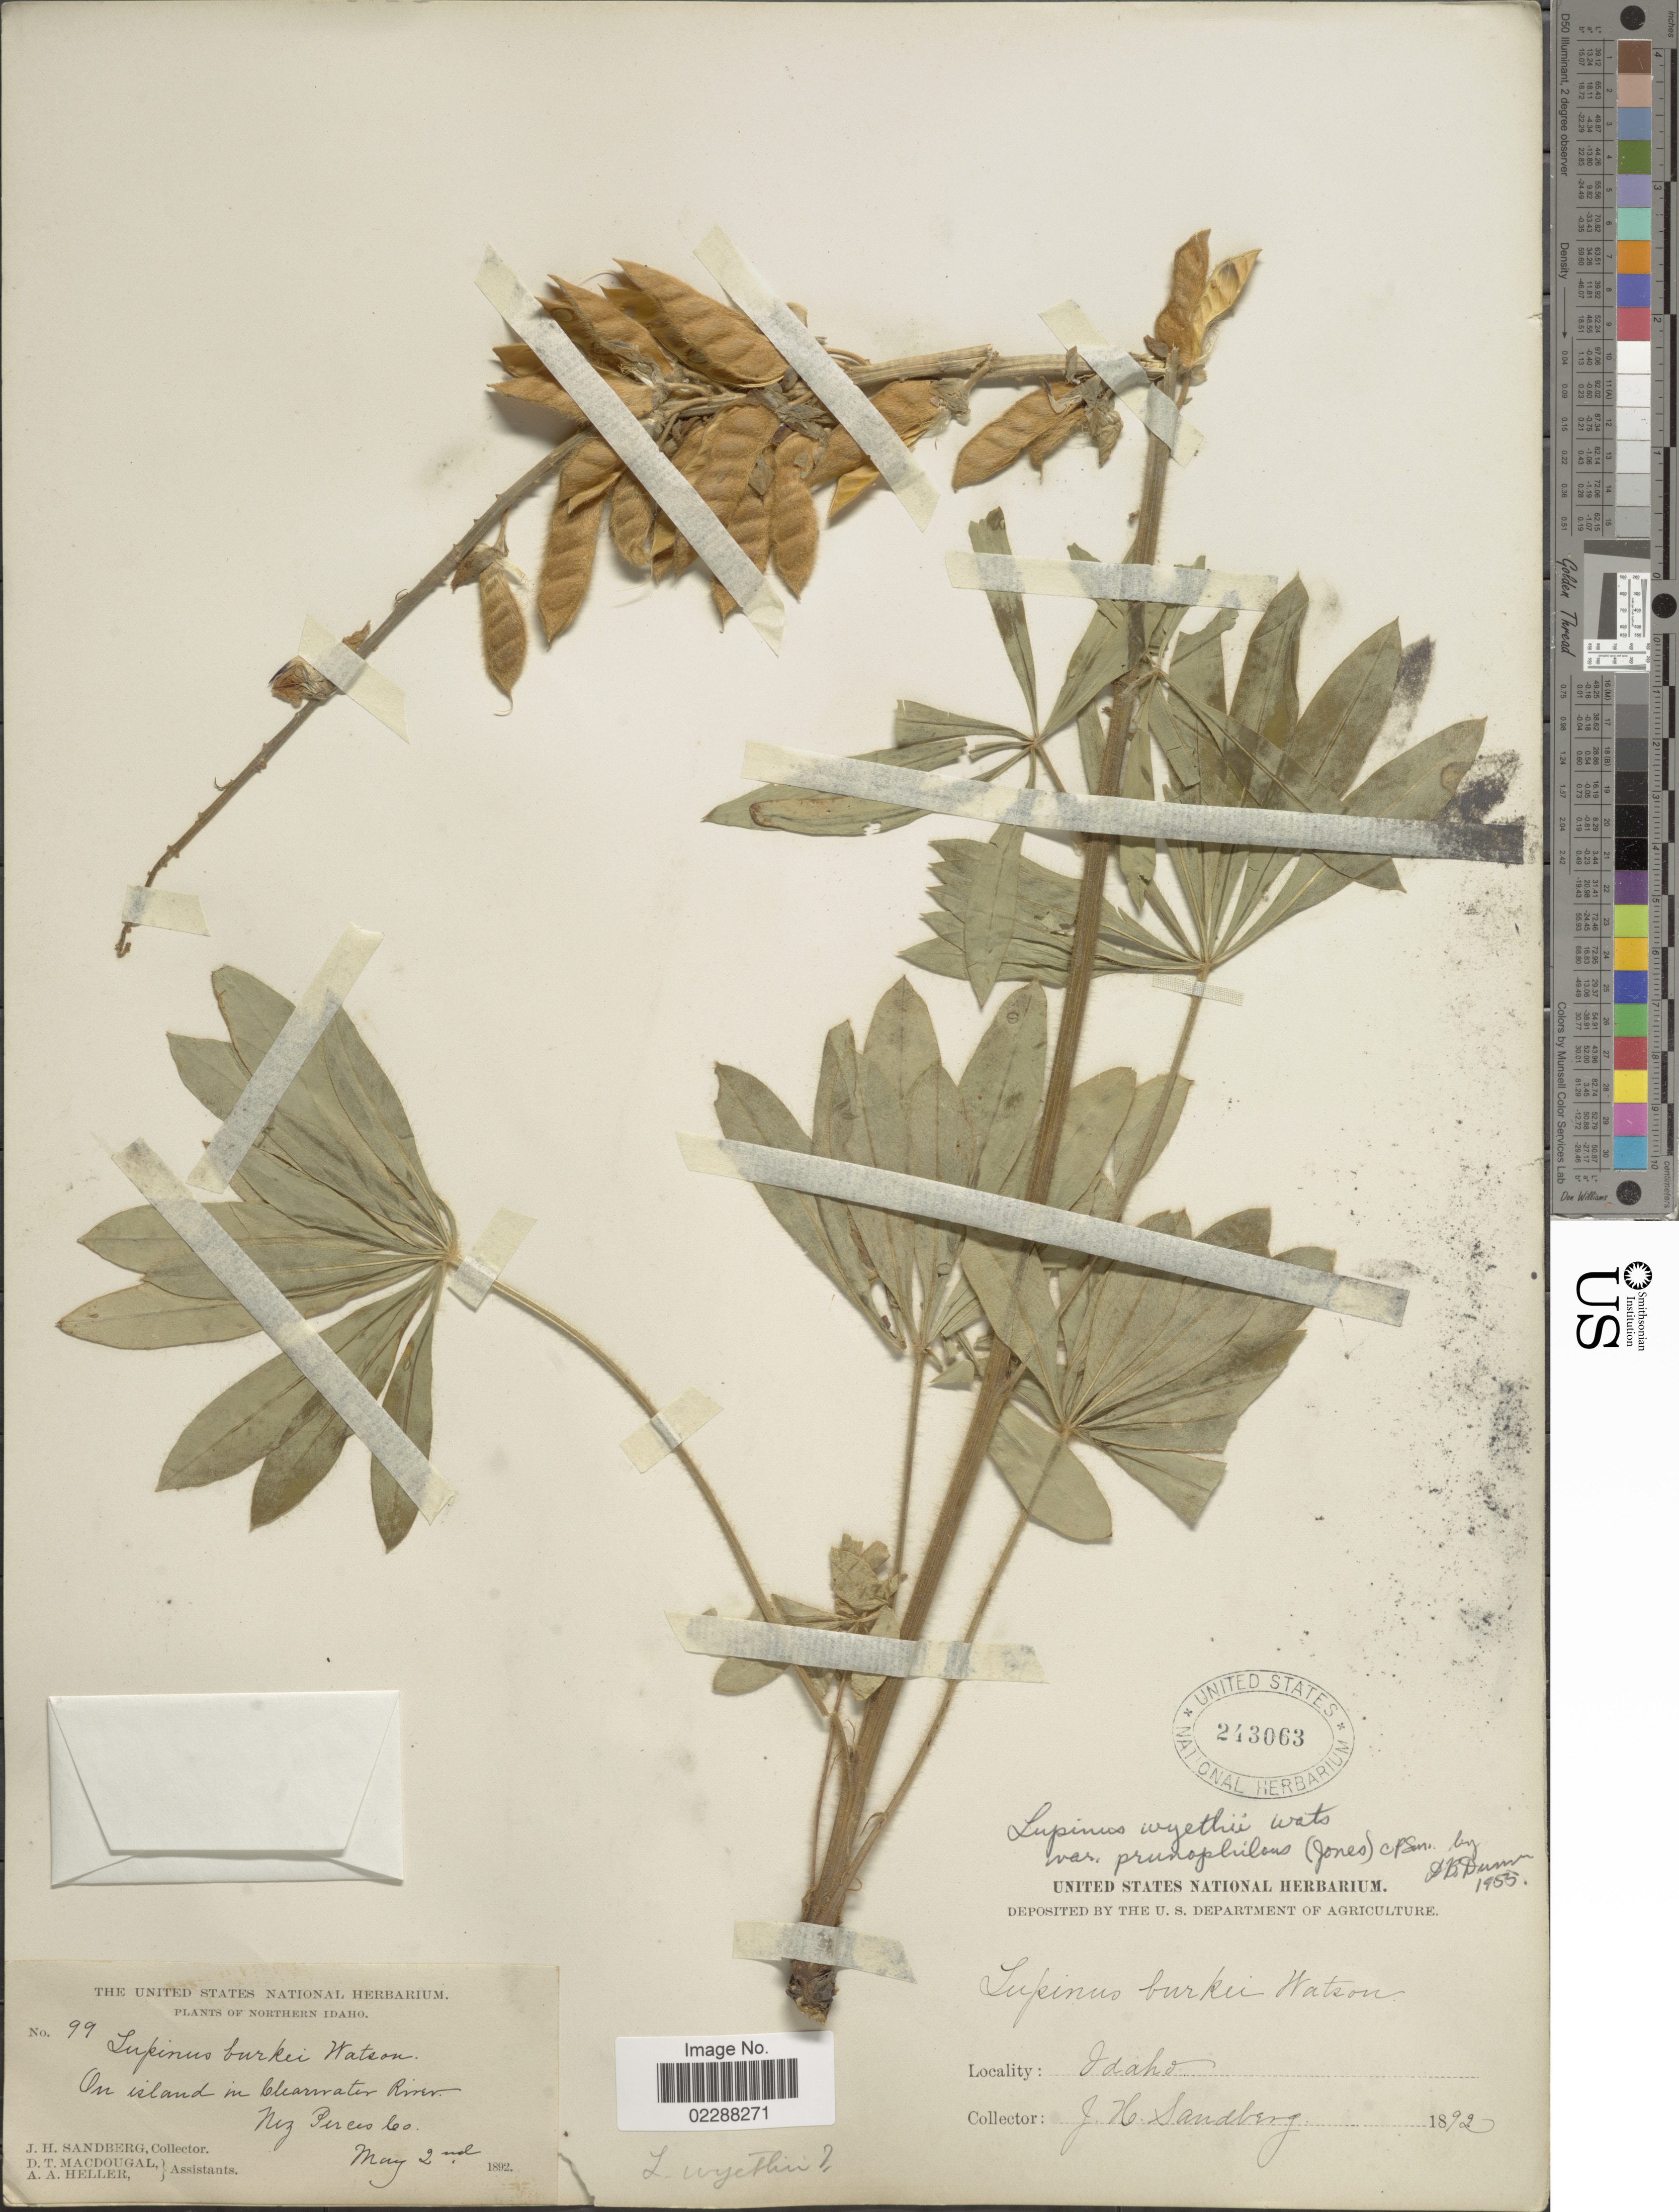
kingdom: Plantae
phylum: Tracheophyta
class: Magnoliopsida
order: Fabales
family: Fabaceae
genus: Lupinus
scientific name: Lupinus prunophilus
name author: M.E. Jones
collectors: J. H. Sandberg, D. T. MacDougal & A. A. Heller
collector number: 99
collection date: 1892-05-02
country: United States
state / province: Idaho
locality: Northern Idaho, On island in Clearwater River, Nez Perces Co.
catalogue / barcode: US 2143063